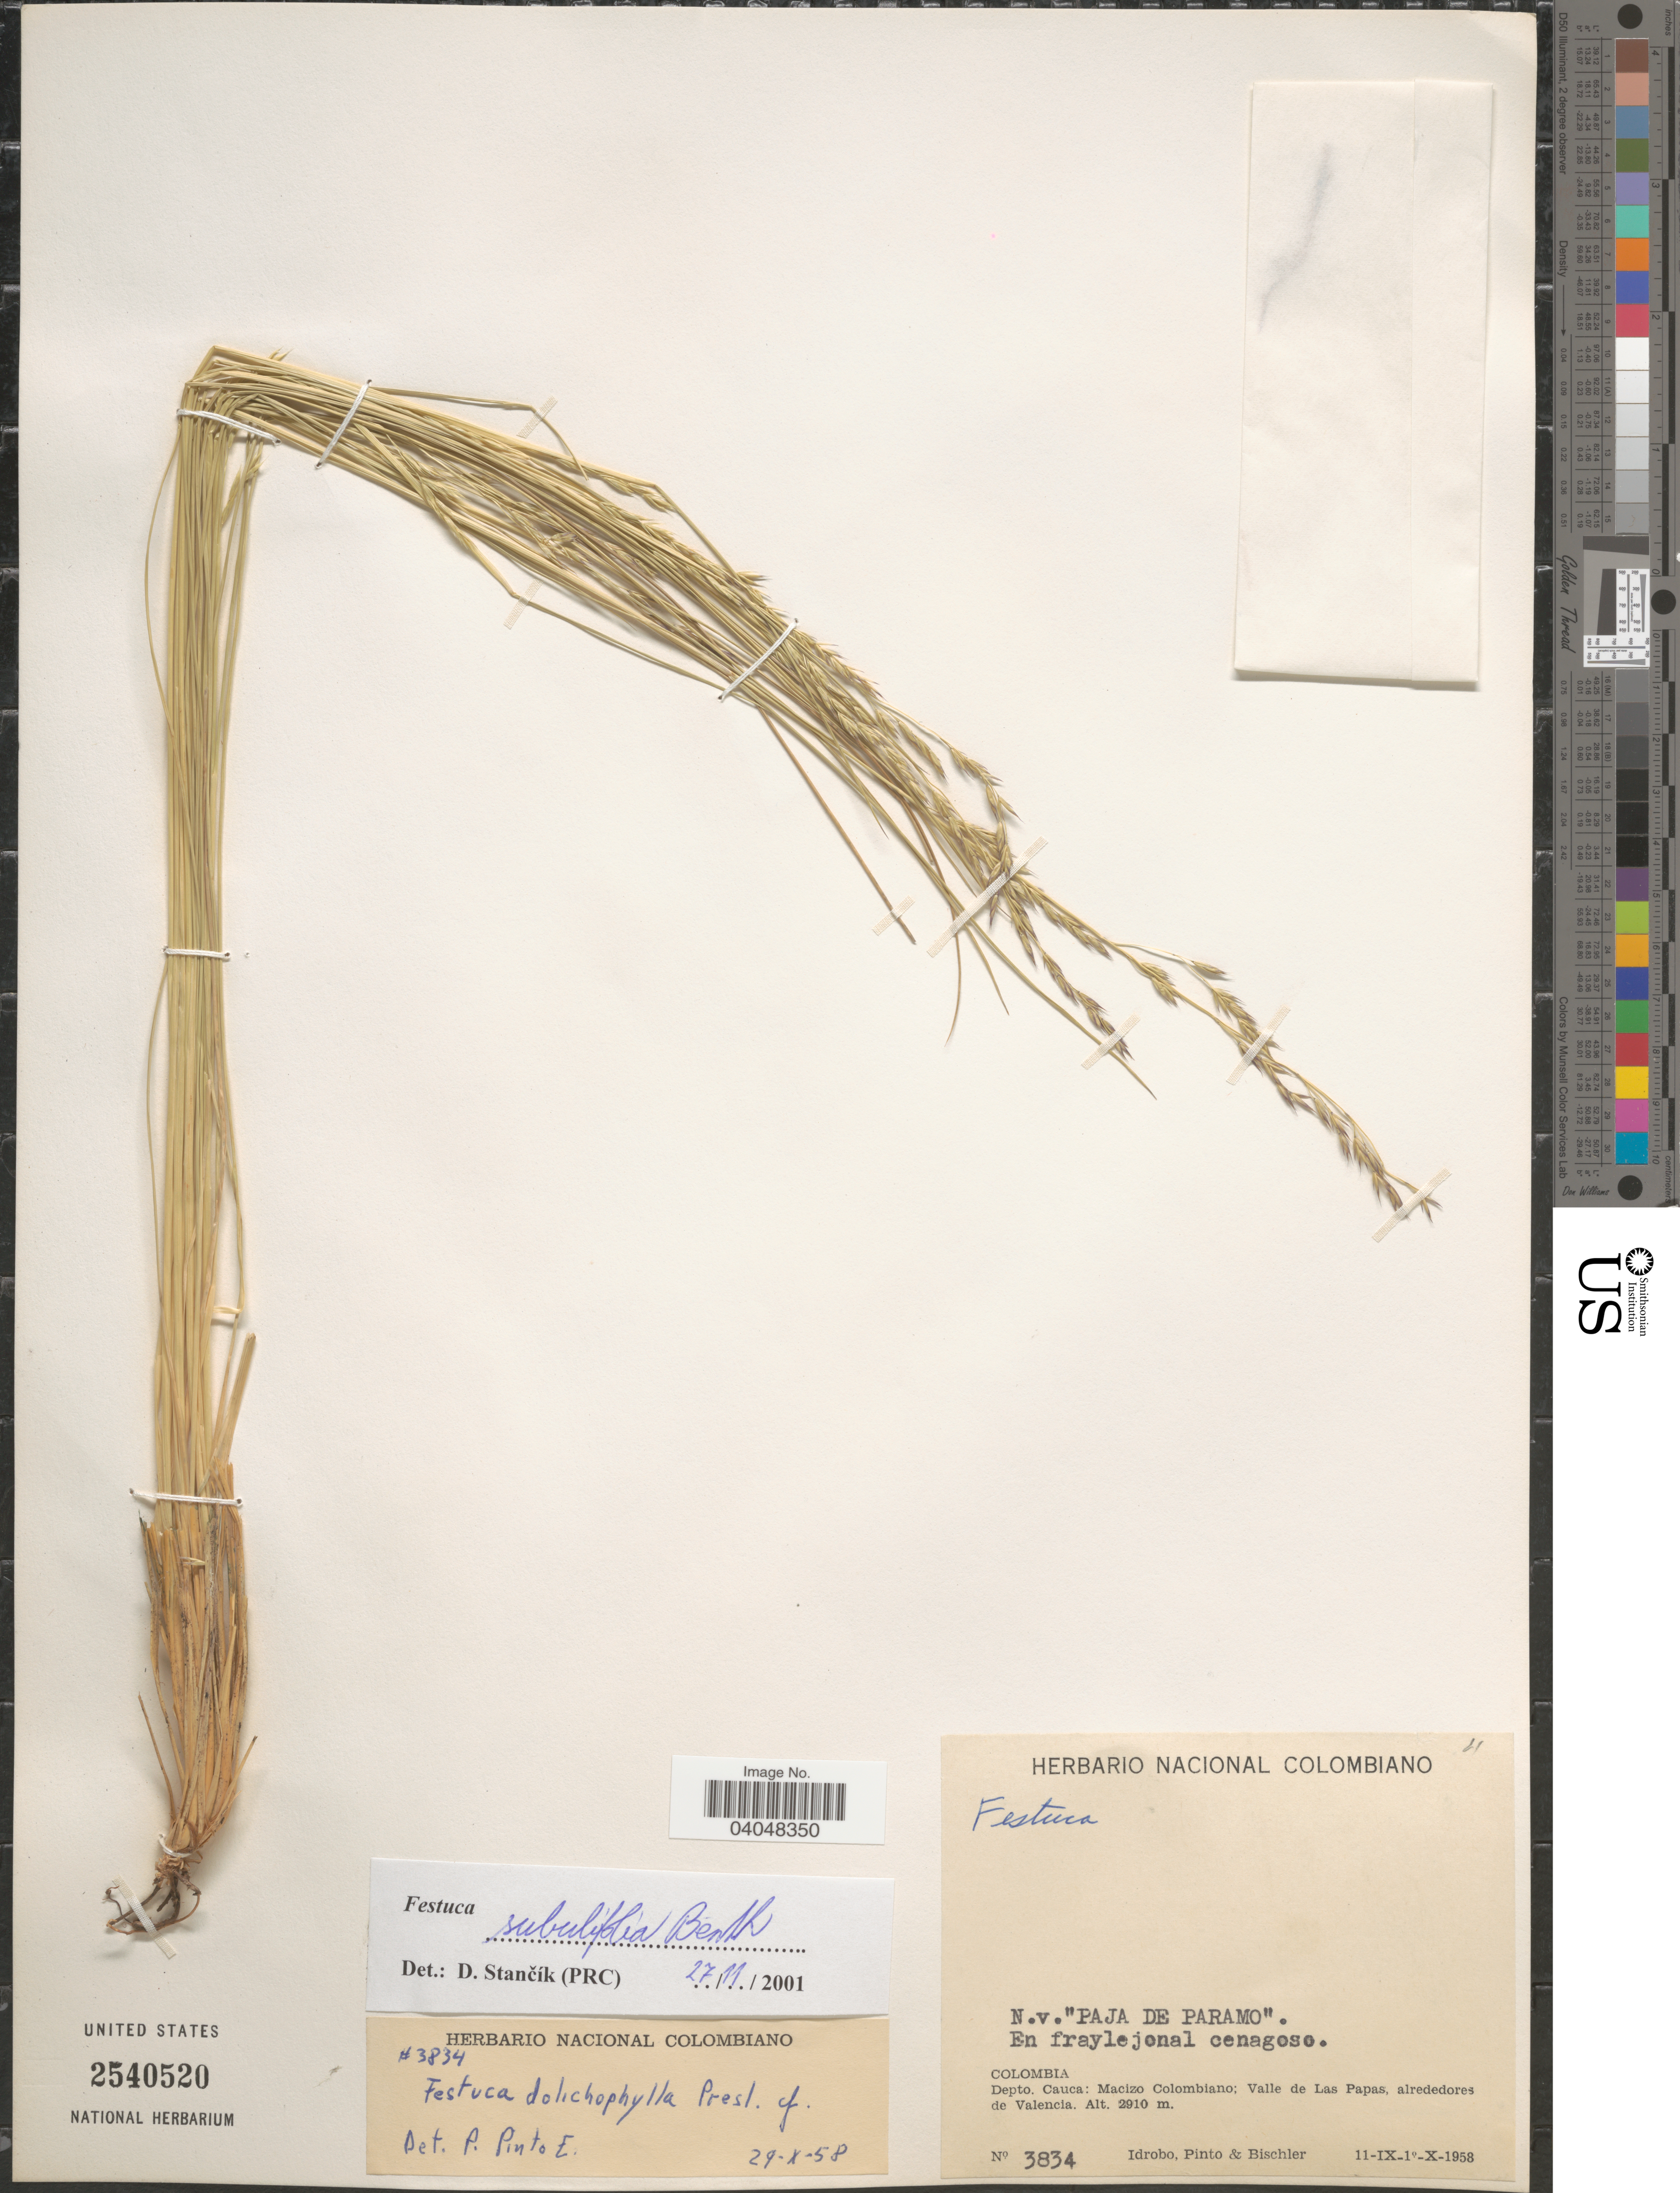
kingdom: Plantae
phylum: Tracheophyta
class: Liliopsida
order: Poales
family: Poaceae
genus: Festuca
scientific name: Festuca subulifolia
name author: Benth.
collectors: -- Idrobo, Pinto, -- & -. Bischler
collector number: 3834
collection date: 1958-09-11/1958-10-10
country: Colombia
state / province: Cauca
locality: N.v."Paja de Paramo". En fraylejonal cenagoso. [unsure placement] Depto. Cauca: Macizo Colombiano; Valle de Las Papas, alrededores de Valencia.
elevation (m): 2910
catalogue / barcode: US 2540520